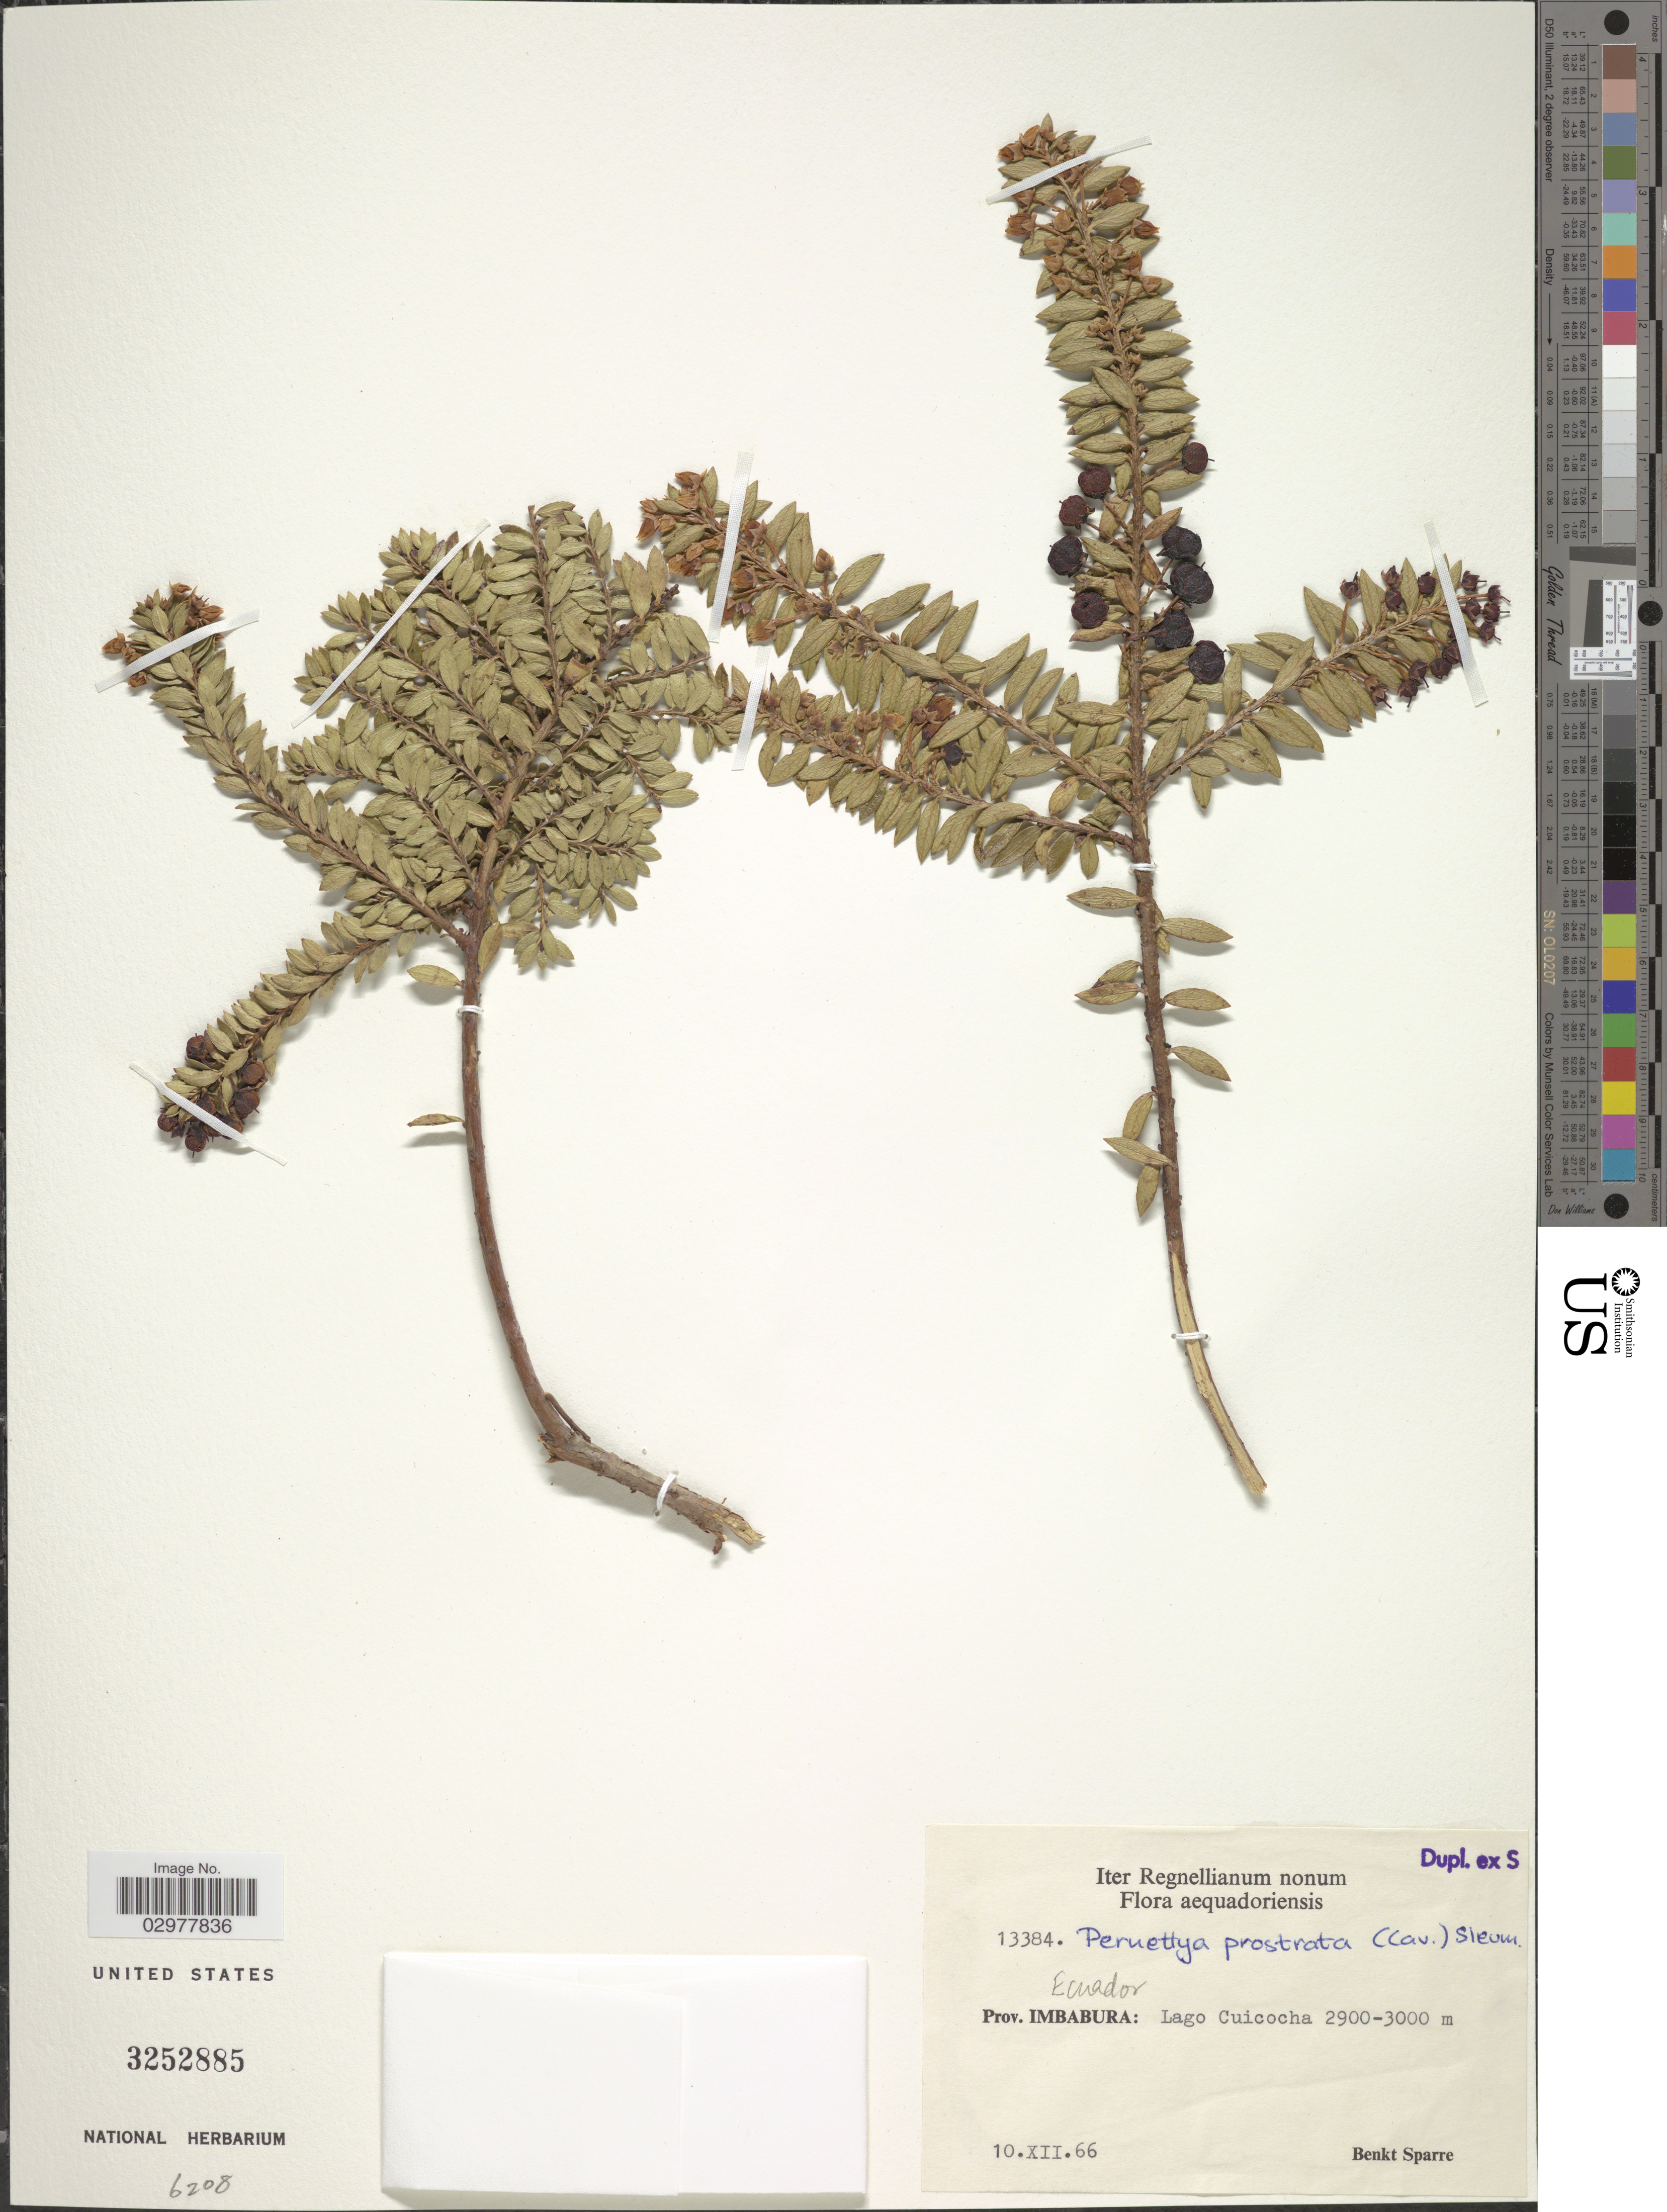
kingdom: Plantae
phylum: Tracheophyta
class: Magnoliopsida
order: Ericales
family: Ericaceae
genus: Pernettya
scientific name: Pernettya prostrata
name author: (Cav.) DC.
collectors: B. Sparre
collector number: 13384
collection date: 1966-12-10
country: Ecuador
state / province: Imbabura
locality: Lago Cuicocha.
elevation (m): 2900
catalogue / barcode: US 3252885